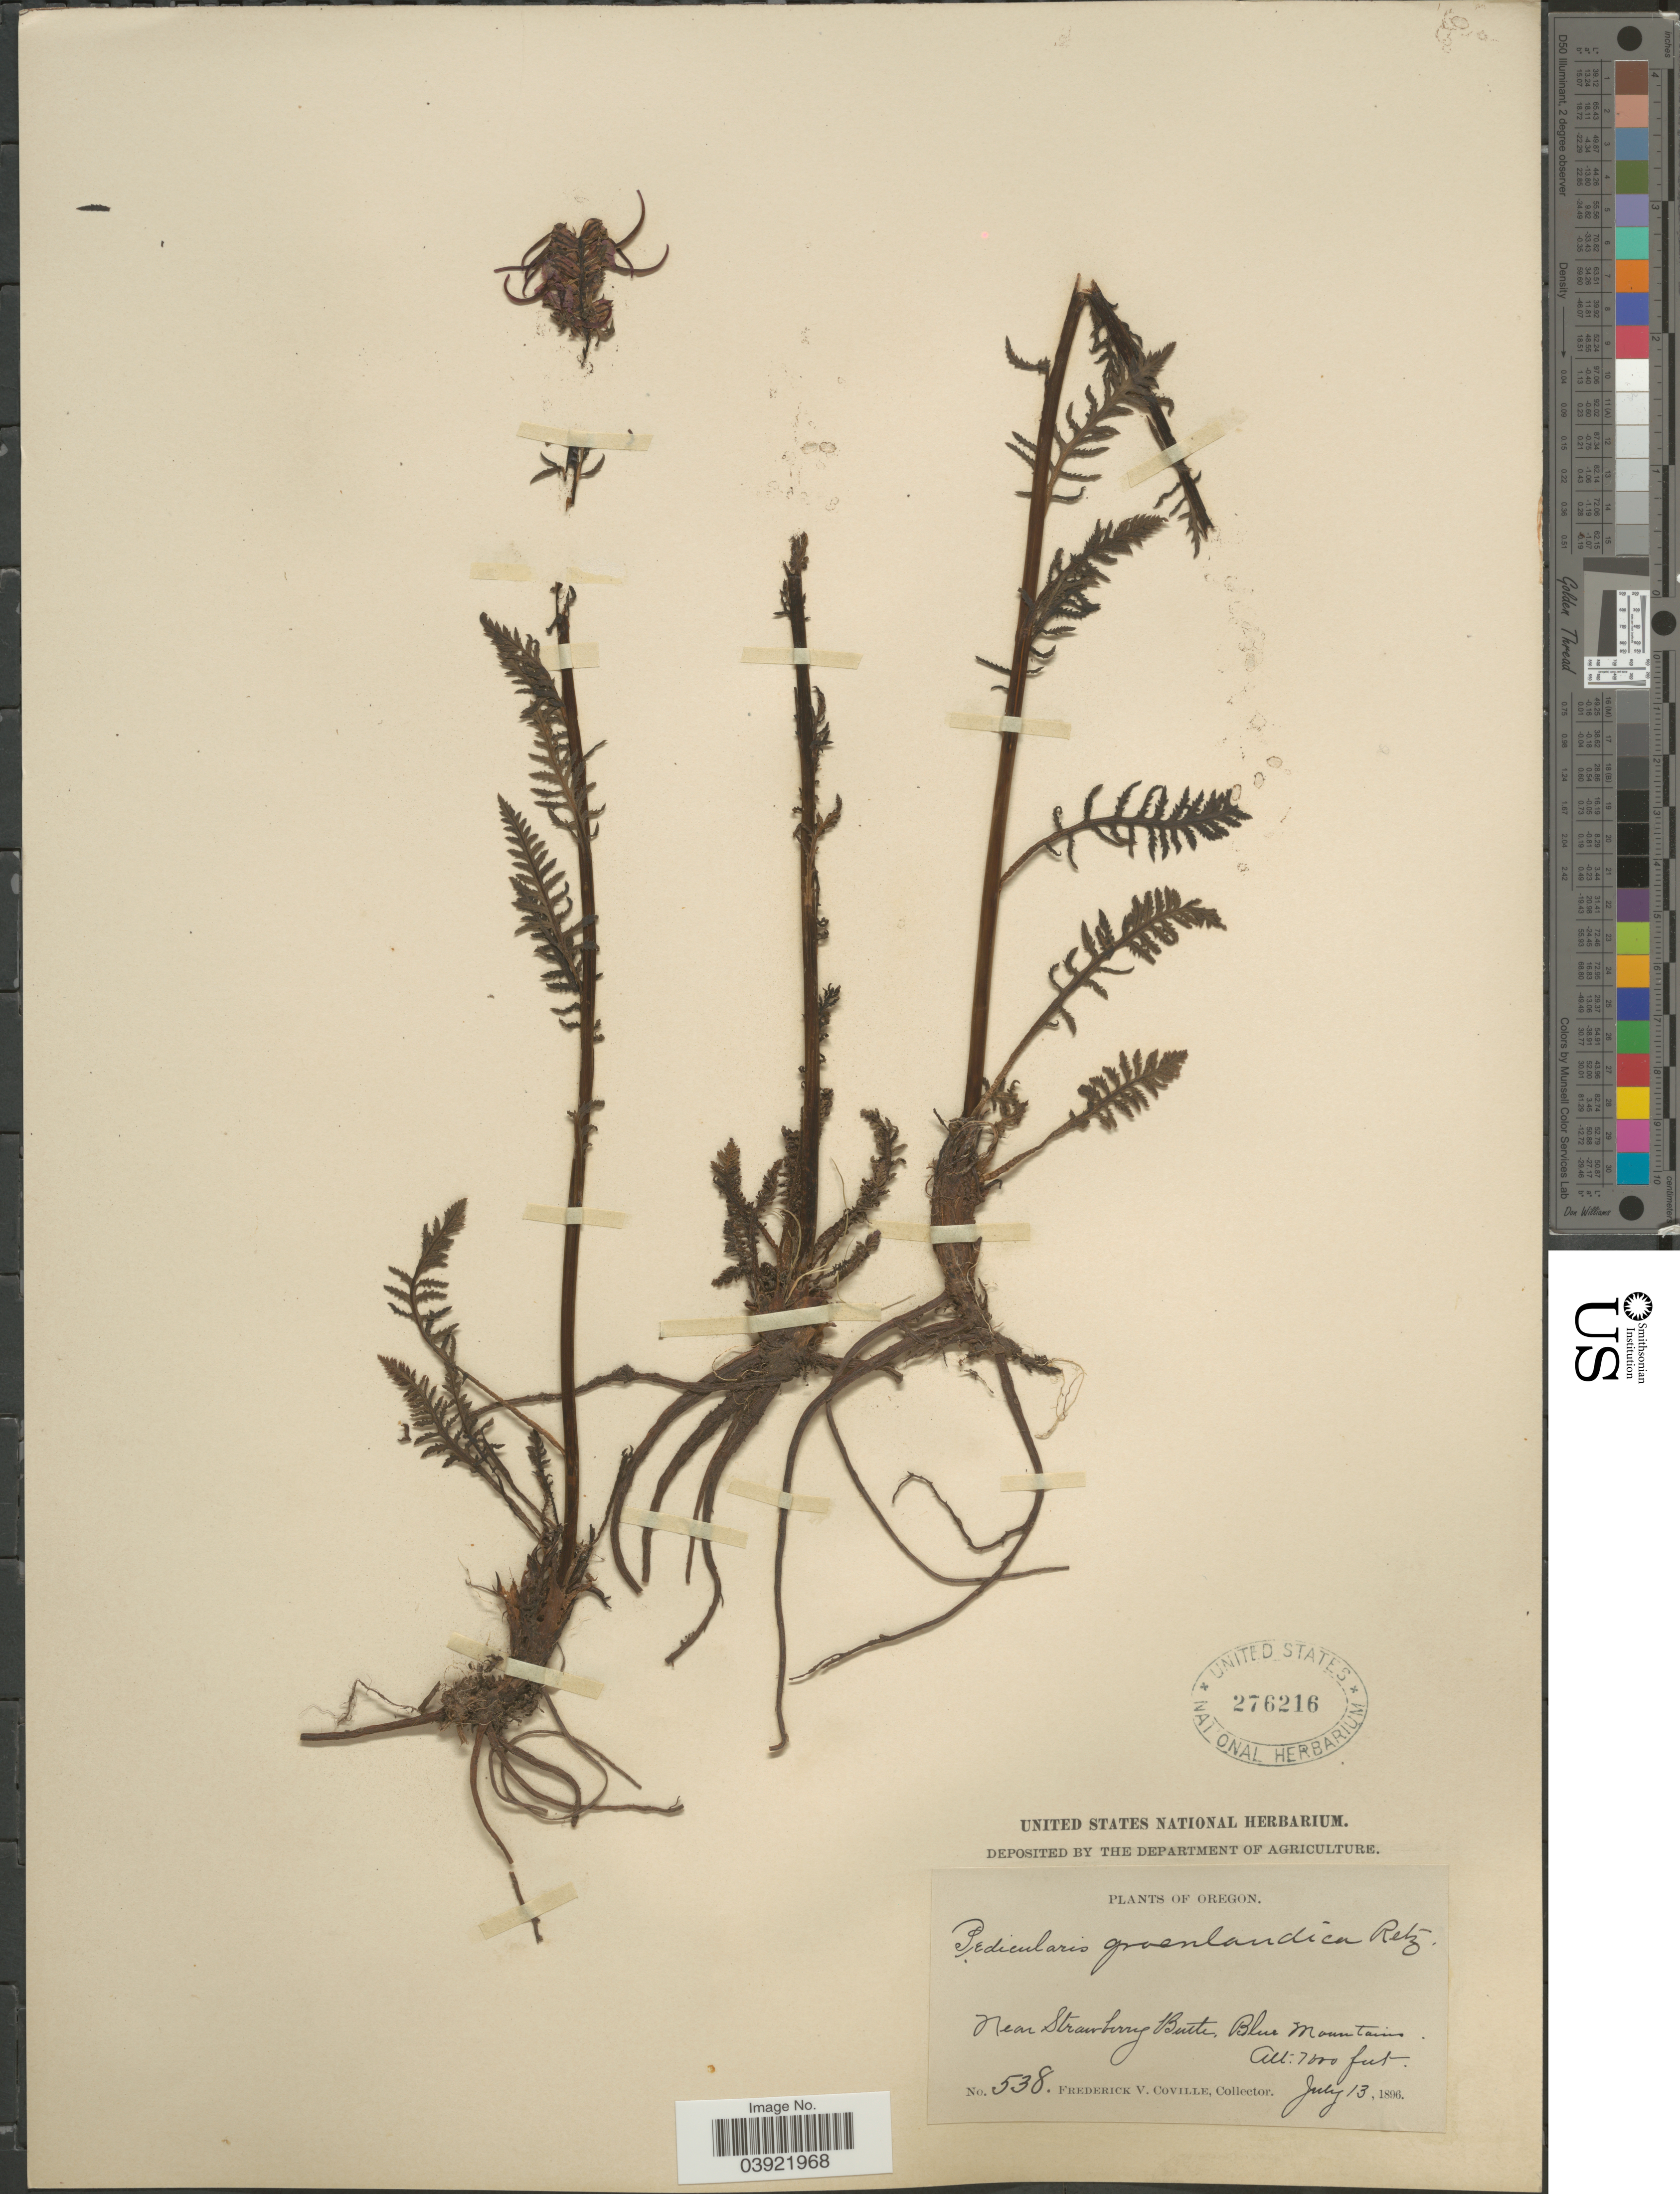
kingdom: Plantae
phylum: Tracheophyta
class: Magnoliopsida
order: Lamiales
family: Orobanchaceae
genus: Pedicularis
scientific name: Pedicularis groenlandica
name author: Retz.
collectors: F. V. Coville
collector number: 538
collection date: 1896-07-13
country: United States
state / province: Oregon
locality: Near Strawberry Butte, Blue Mountains.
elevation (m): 2316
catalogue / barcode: US 276216